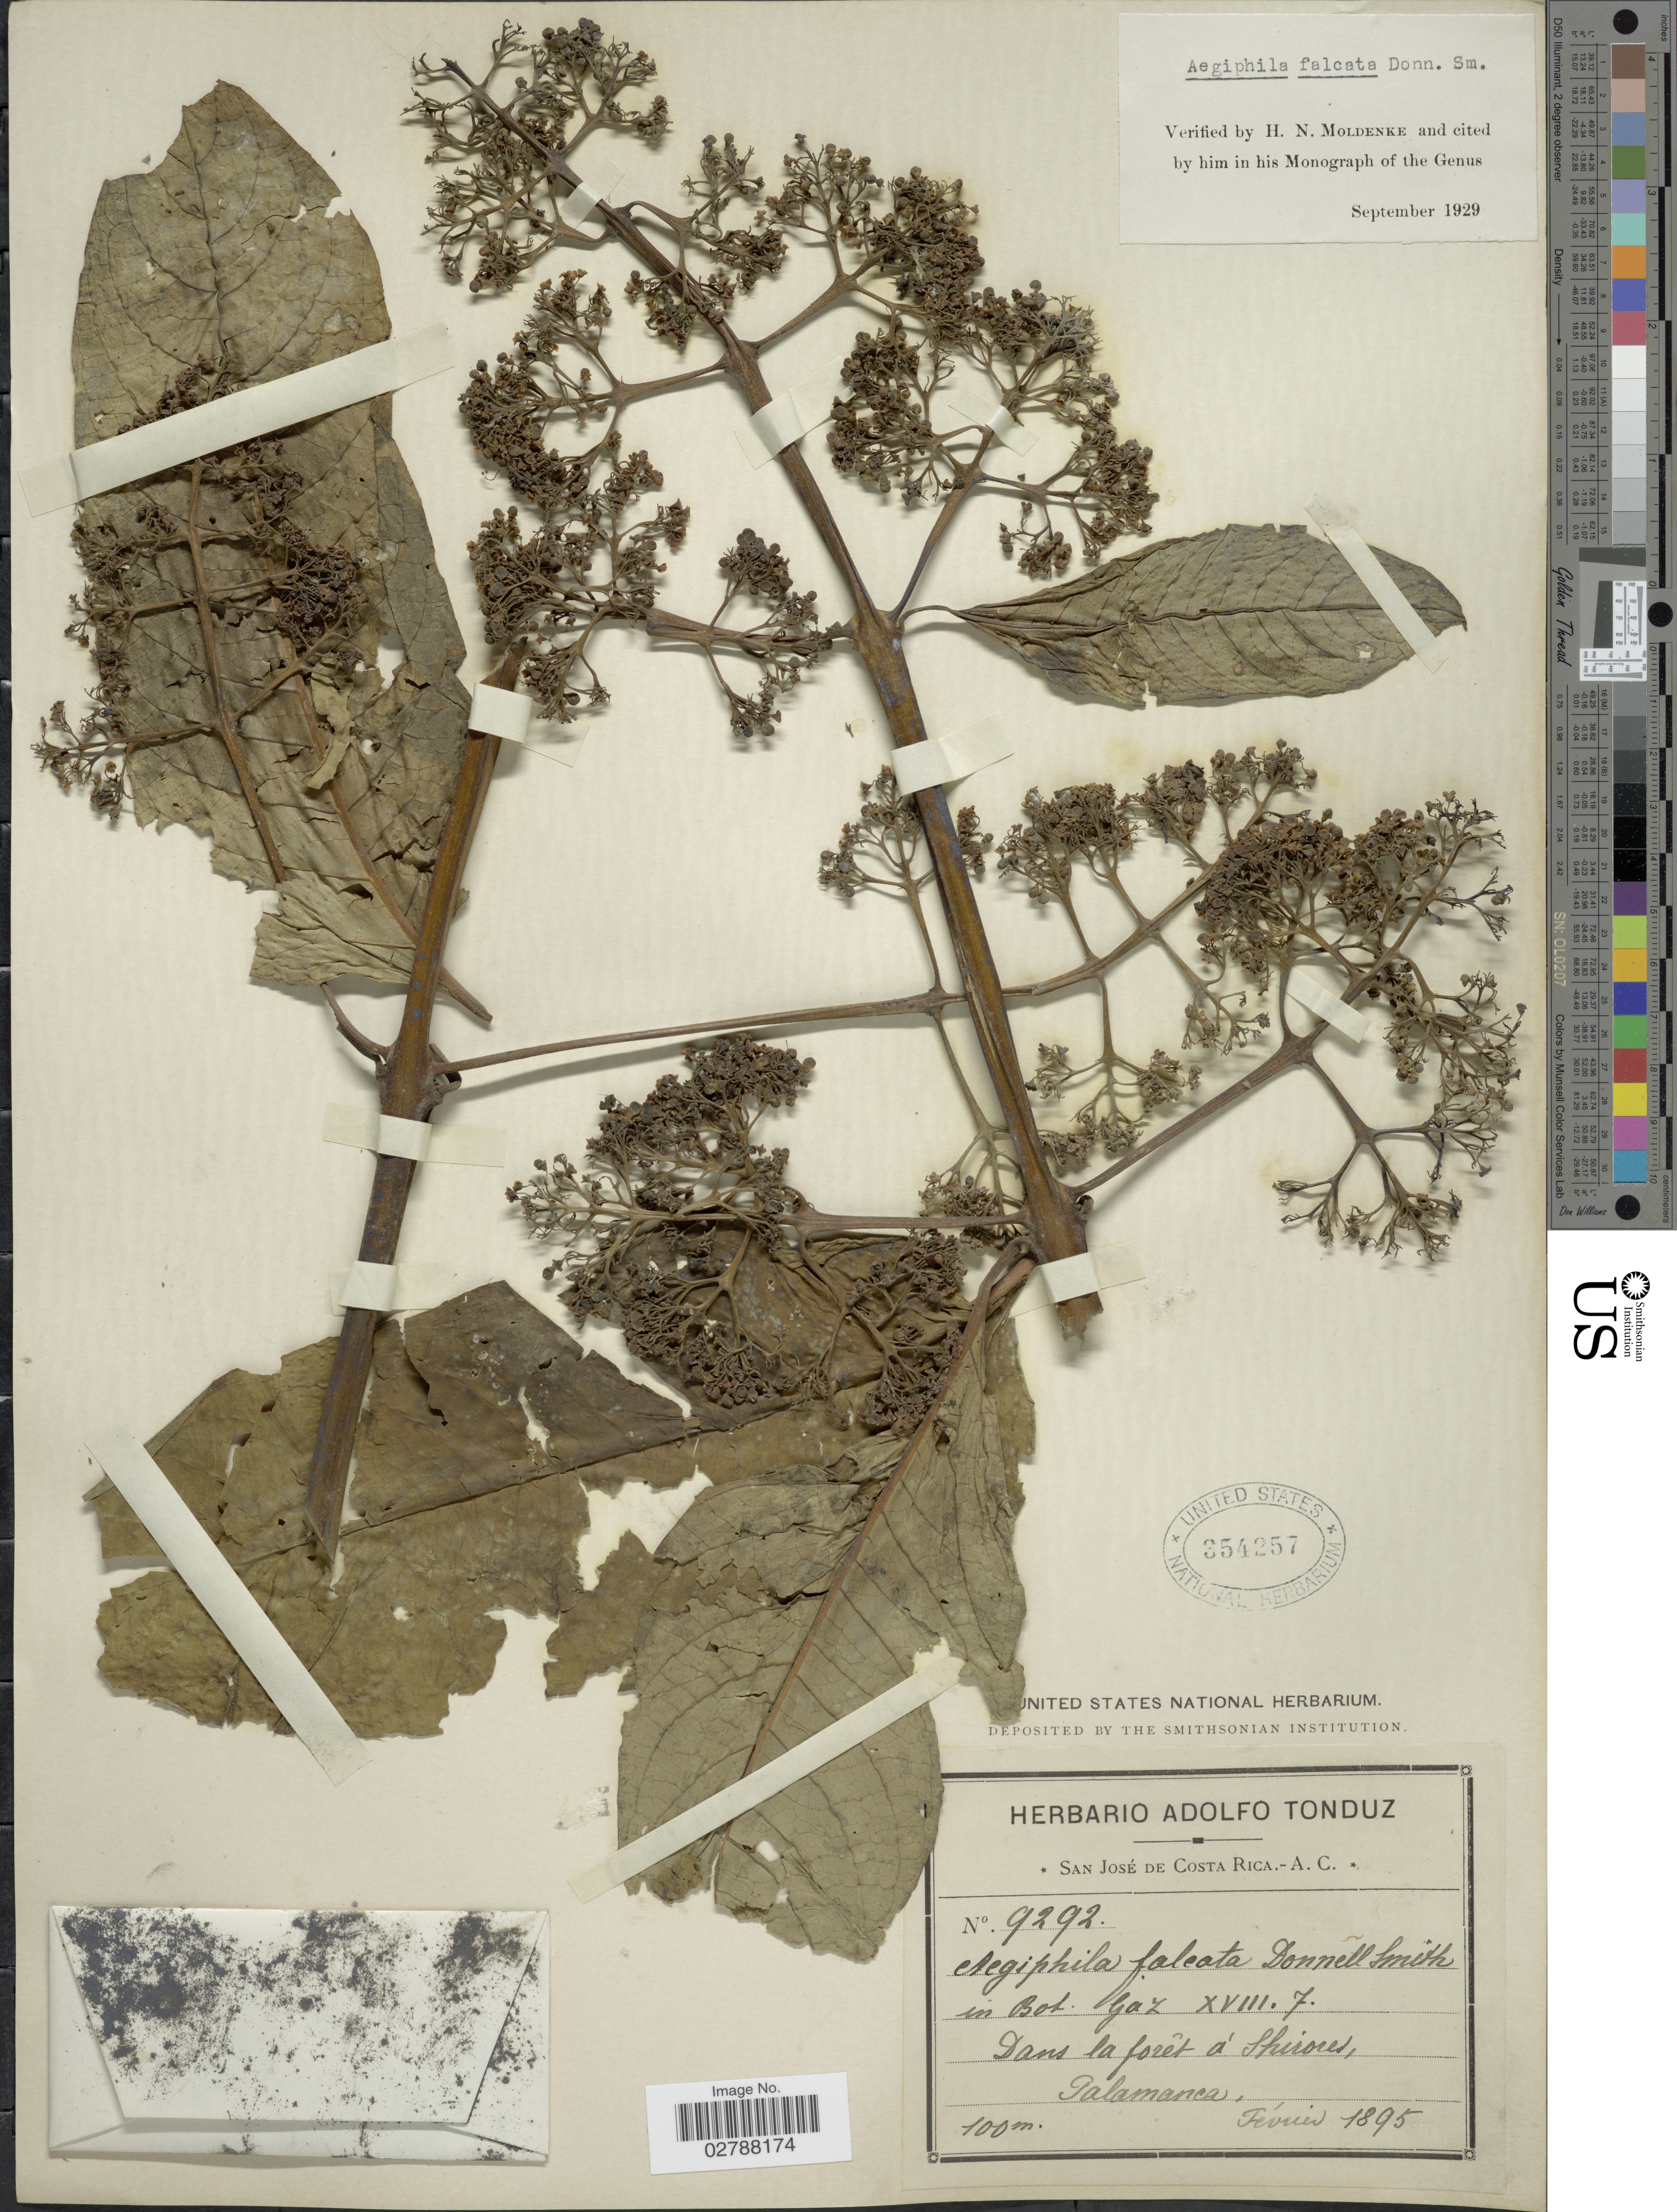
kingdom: Plantae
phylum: Tracheophyta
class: Magnoliopsida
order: Lamiales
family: Lamiaceae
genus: Aegiphila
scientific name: Aegiphila falcata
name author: Donn. Sm.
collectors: A. Tonduz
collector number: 9292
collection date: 1895-02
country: Costa Rica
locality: Dans la forêt à Shirores, Talamanca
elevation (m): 100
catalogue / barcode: US 354257